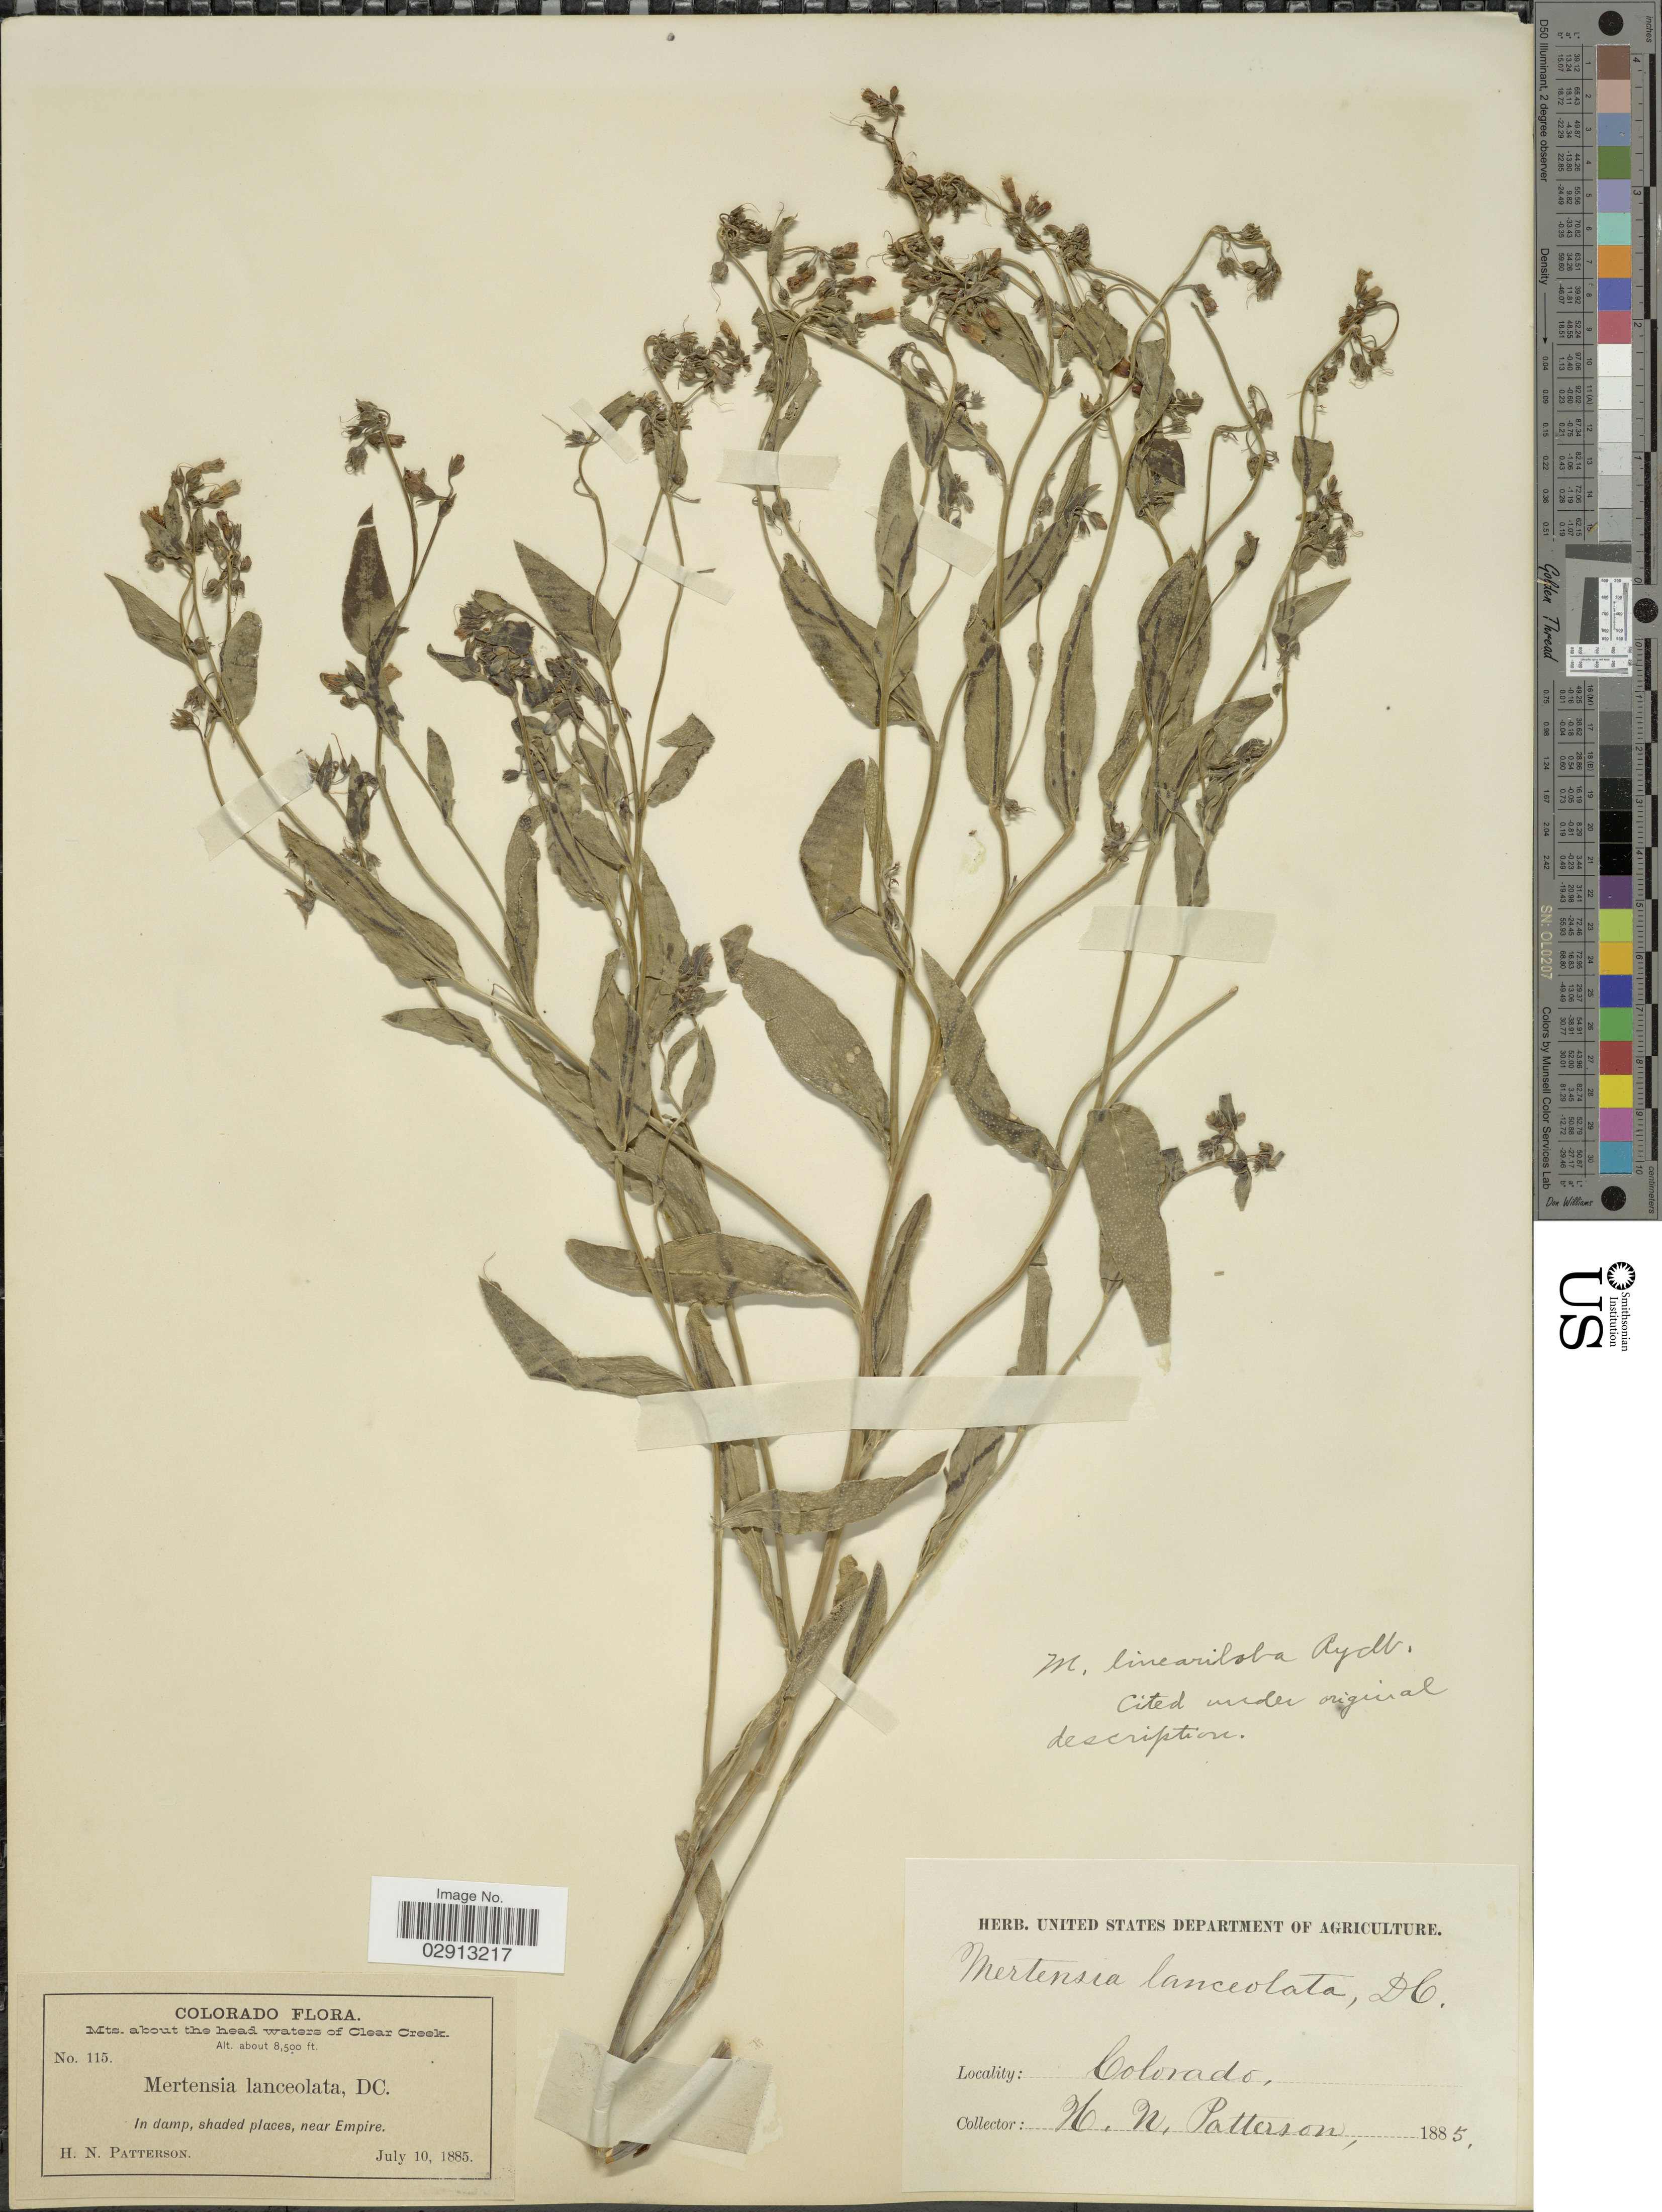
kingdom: Plantae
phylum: Tracheophyta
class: Magnoliopsida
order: Boraginales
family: Boraginaceae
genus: Mertensia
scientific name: Mertensia viridis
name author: (A. Nelson) A. Nelson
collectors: H. N. Patterson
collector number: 115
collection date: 1885-07-10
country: United States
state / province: Colorado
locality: Mts. about the head waters of Clear Creek. In damp, shaded places, near Empire.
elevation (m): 2591